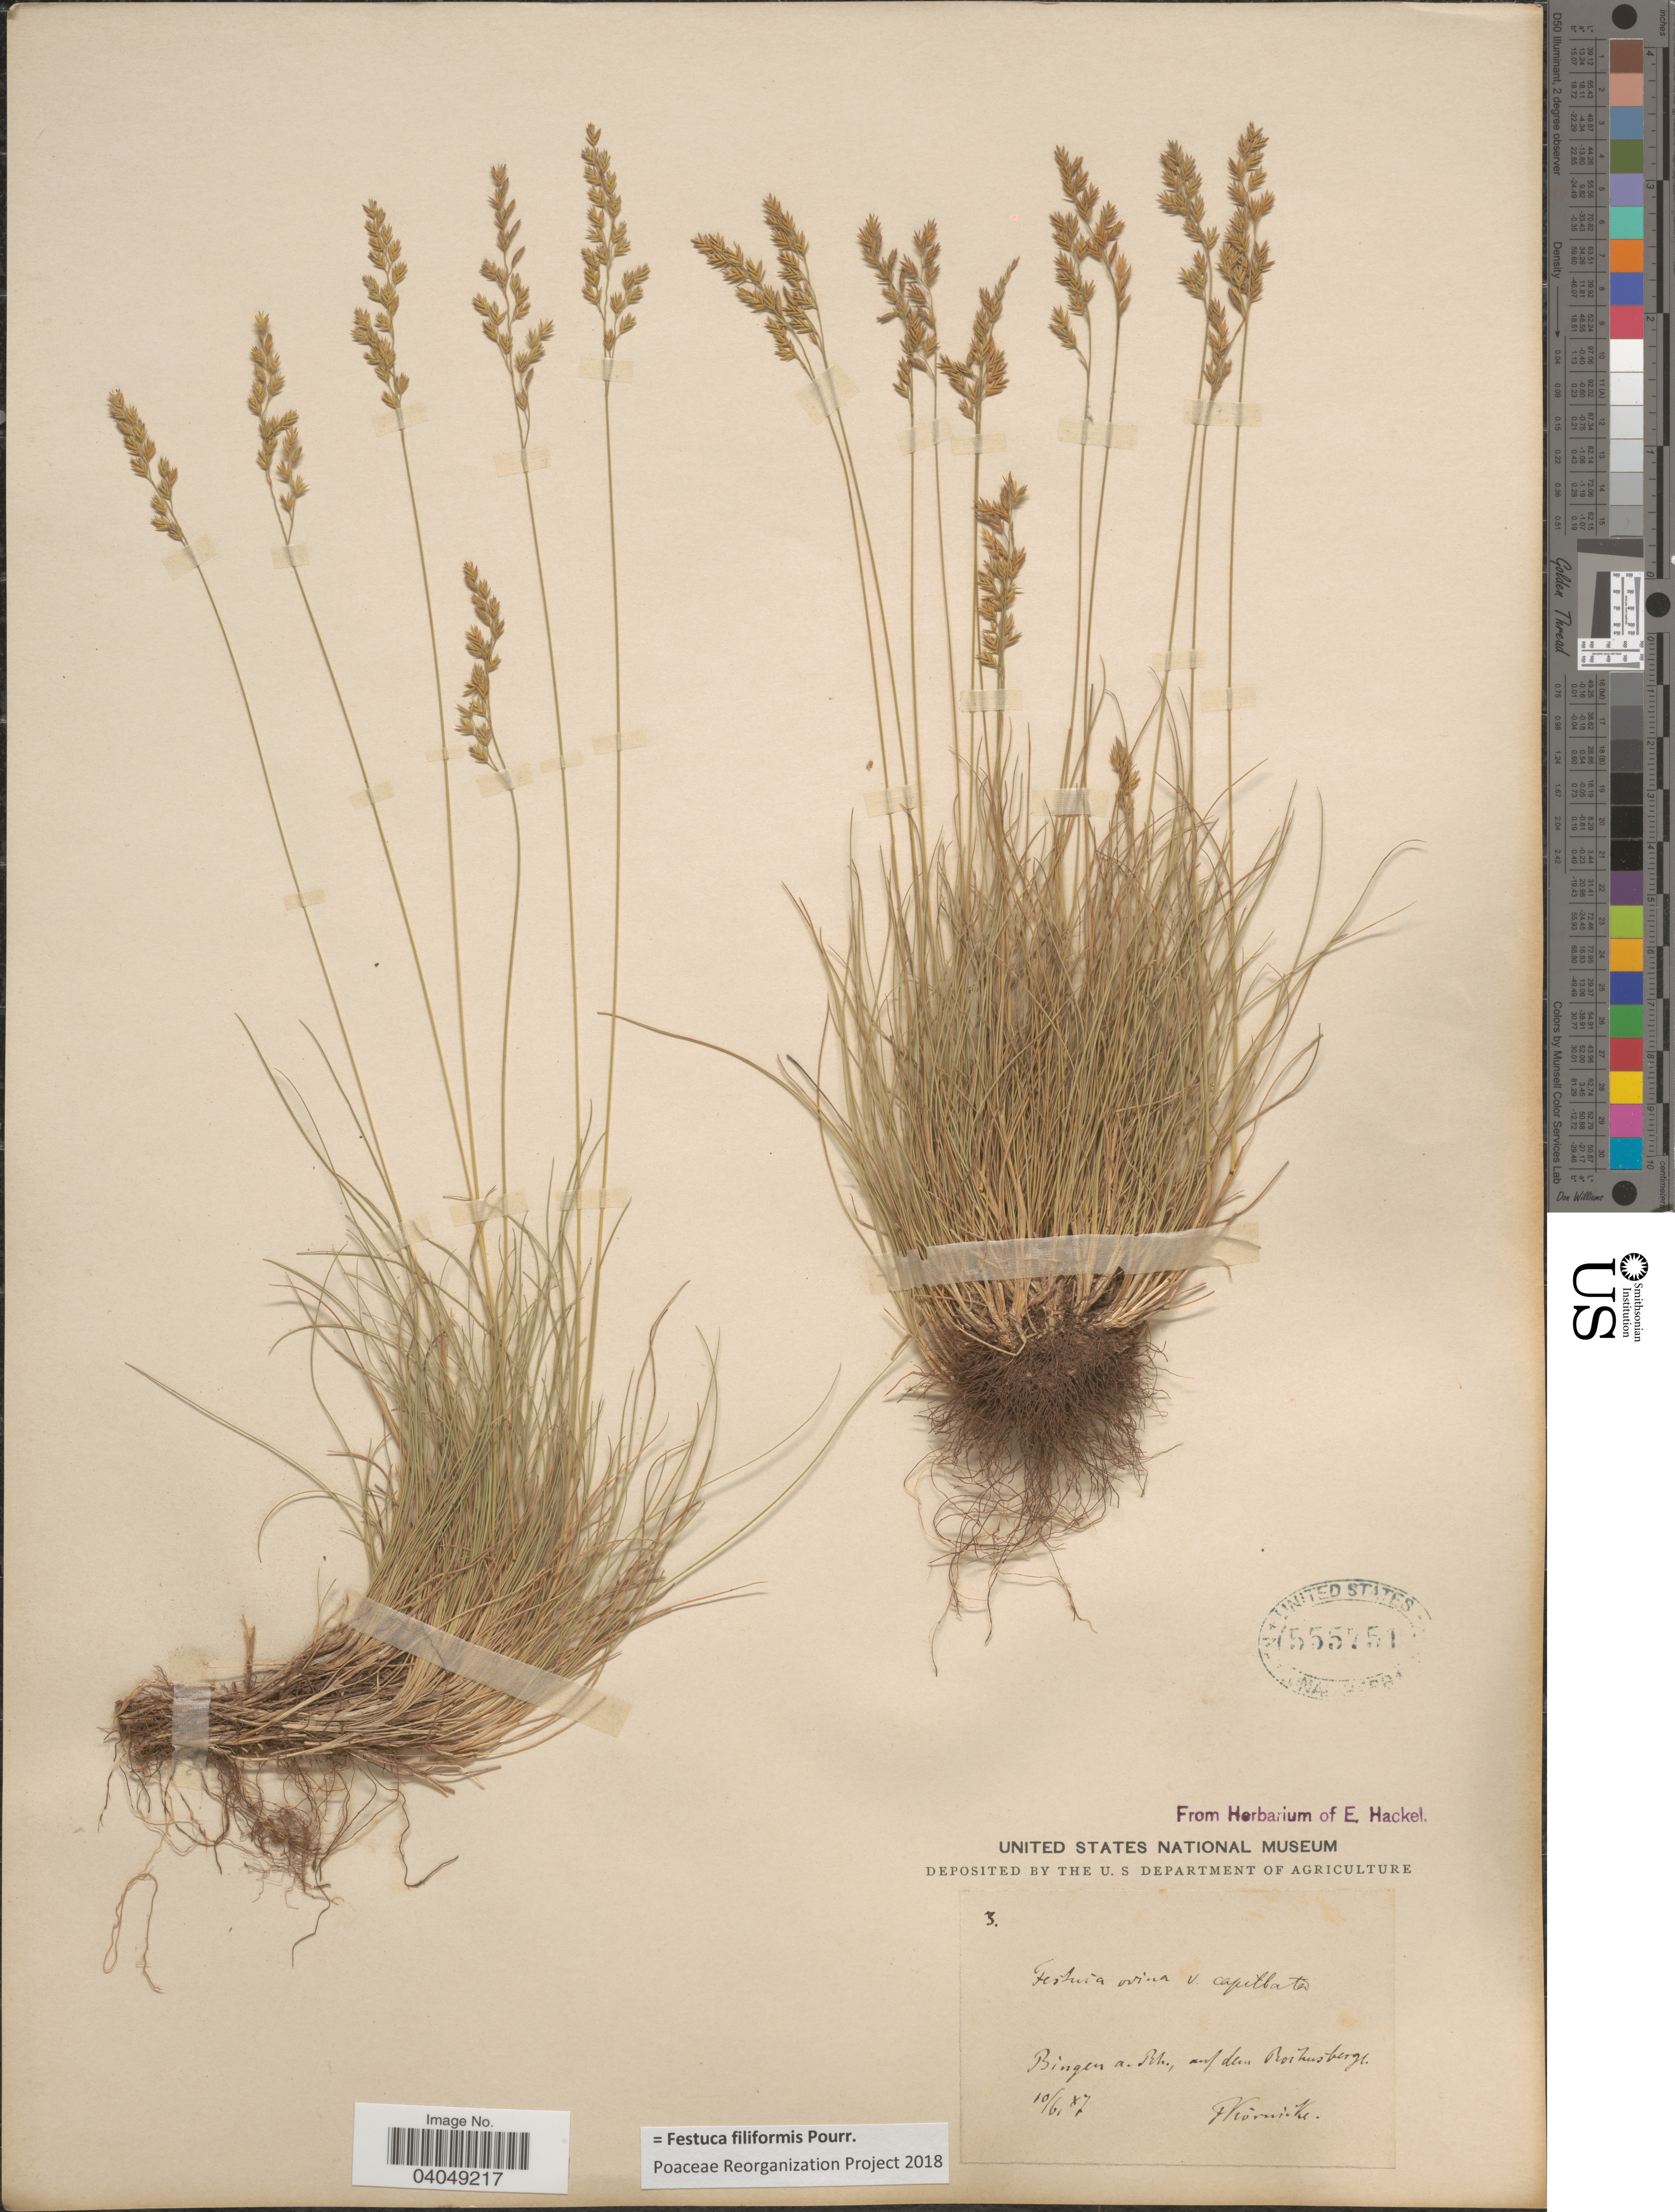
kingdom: Plantae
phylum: Tracheophyta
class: Liliopsida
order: Poales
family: Poaceae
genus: Festuca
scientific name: Festuca filiformis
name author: Pourr.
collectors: F. A. Körnicke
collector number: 3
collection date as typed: Transcribed d/m/y: 10/6/87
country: Germany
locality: Bingen a. Rh., auf den Rochusberg.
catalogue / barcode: US 555751